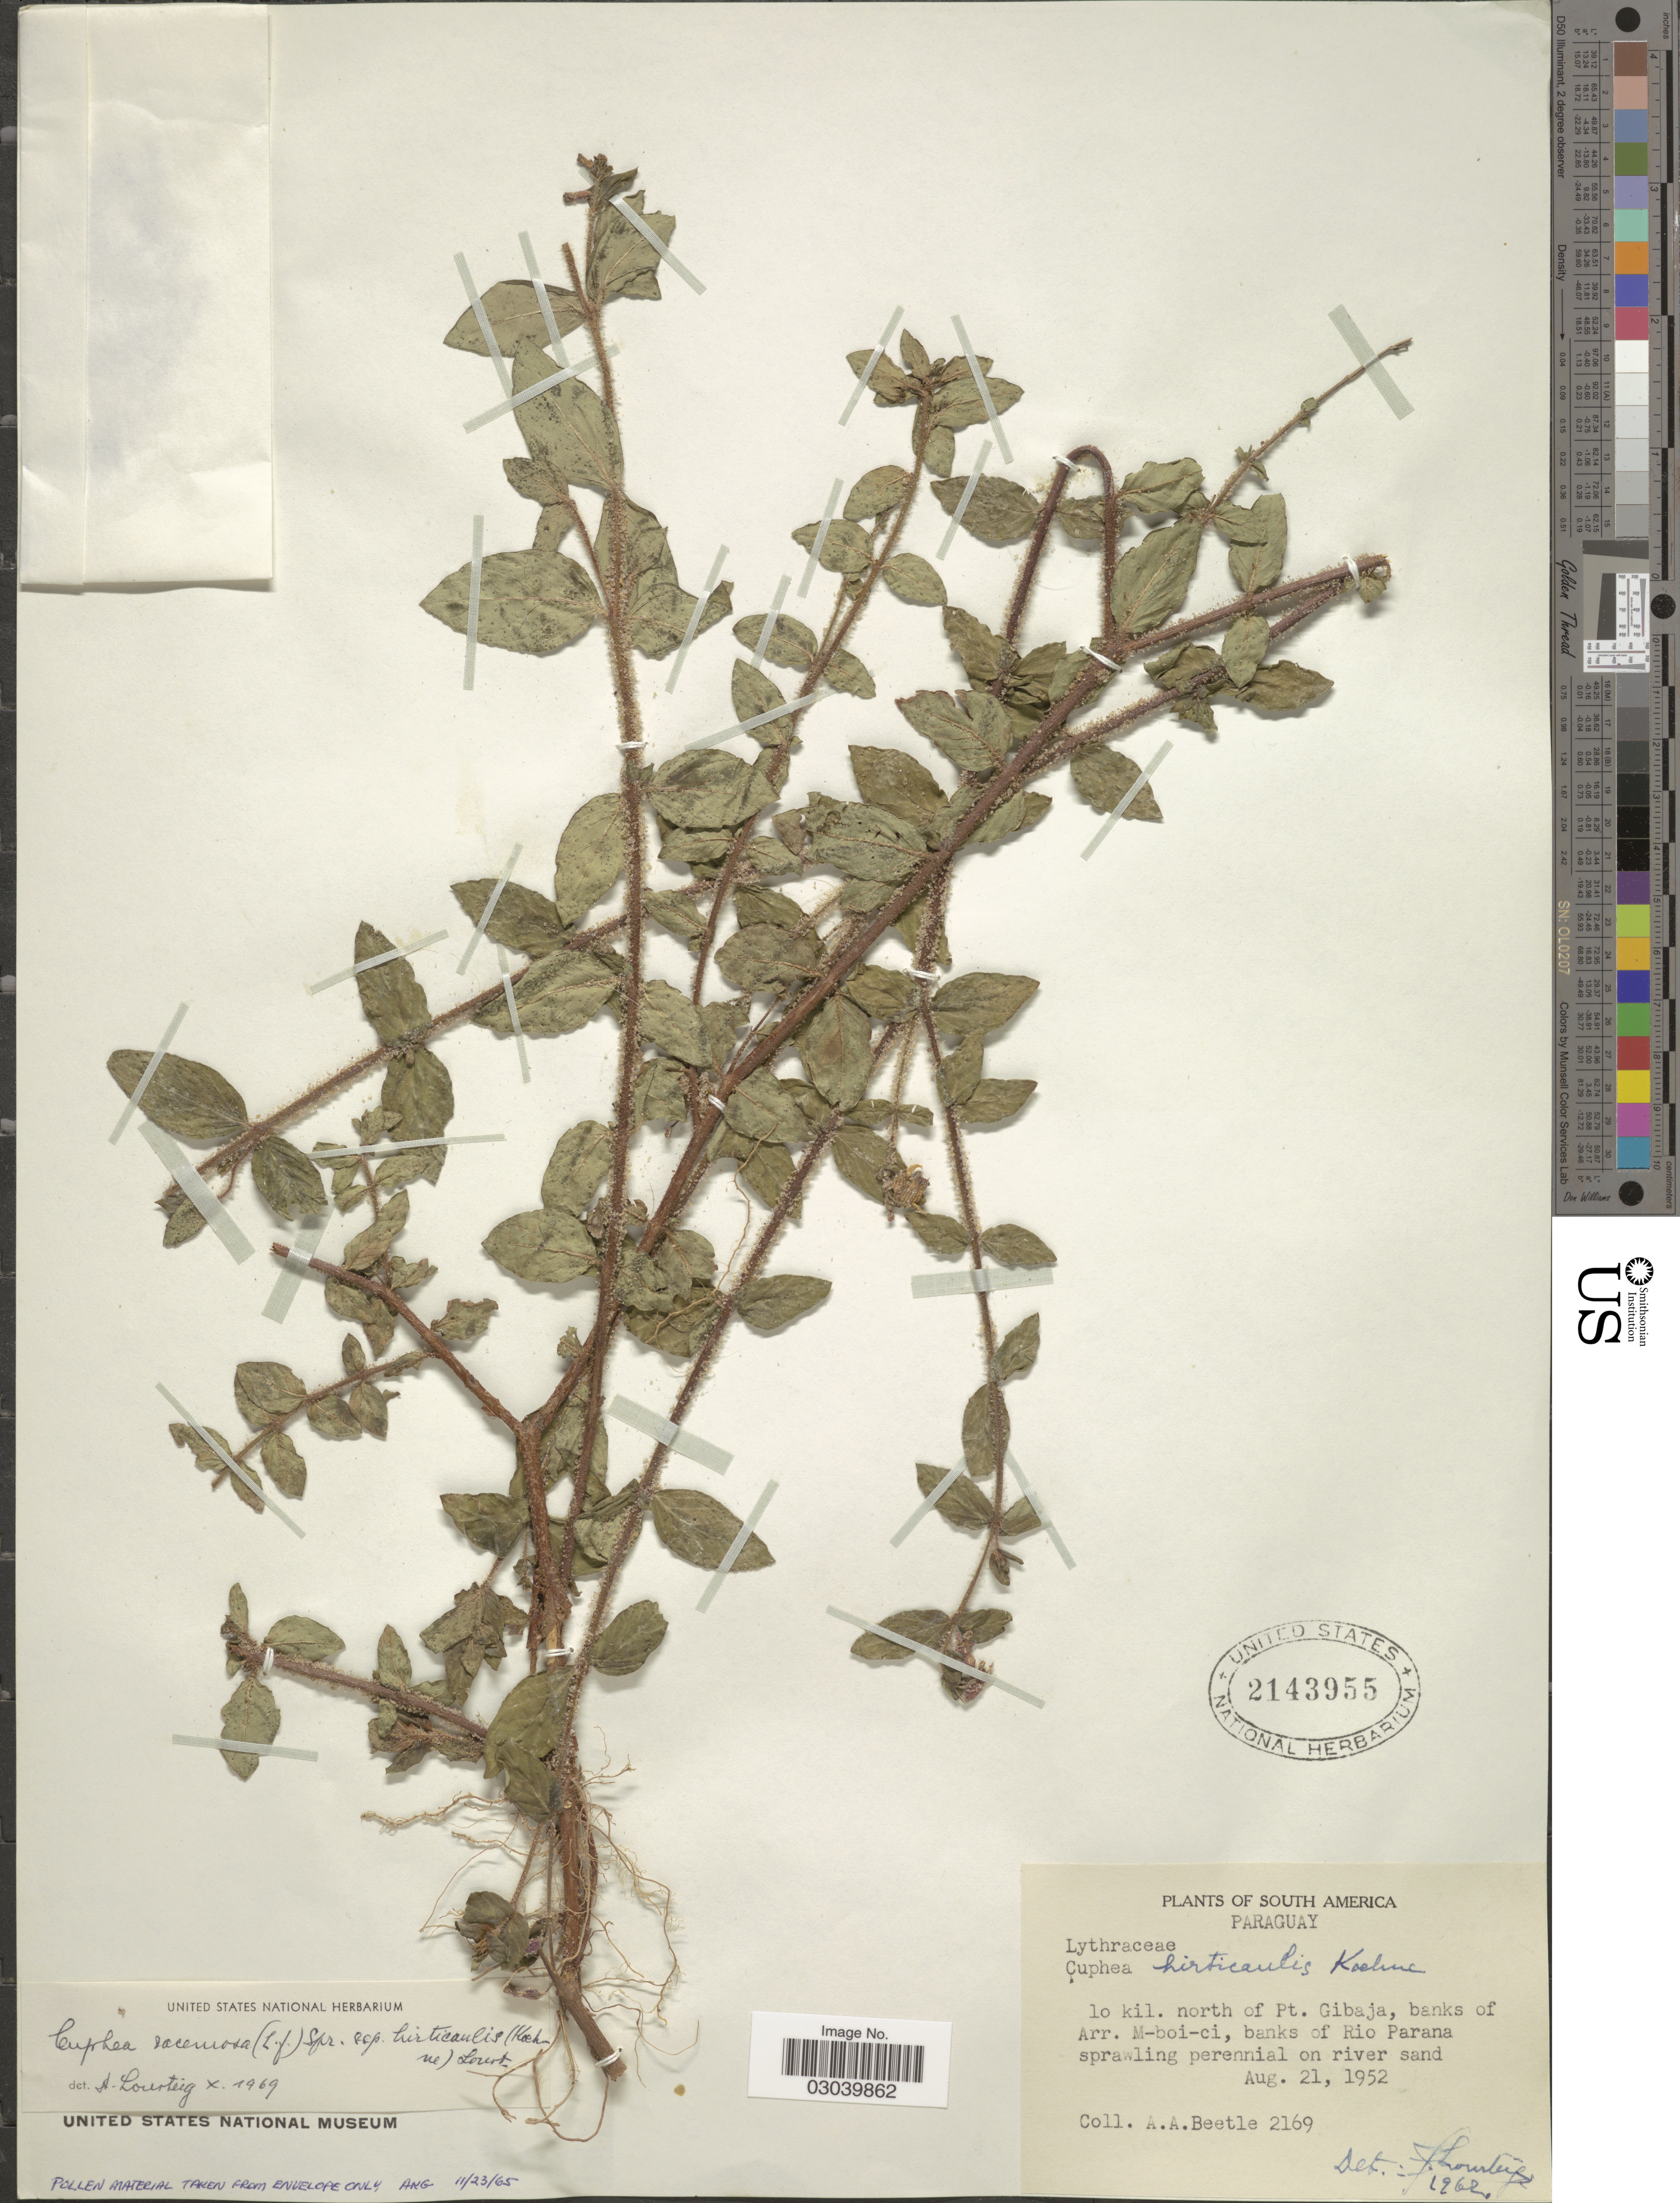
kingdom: Plantae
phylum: Tracheophyta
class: Magnoliopsida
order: Myrtales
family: Lythraceae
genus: Cuphea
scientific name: Cuphea racemosa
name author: (L. f.) Spreng.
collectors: A. A. Beetle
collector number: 2169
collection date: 1952-08-21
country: Paraguay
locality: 10 kil. north of Pt. Gibaja, banks of Arr. M-boi-ci, banks of Rio Parana sprawling perennial on river sand.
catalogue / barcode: US 2143955